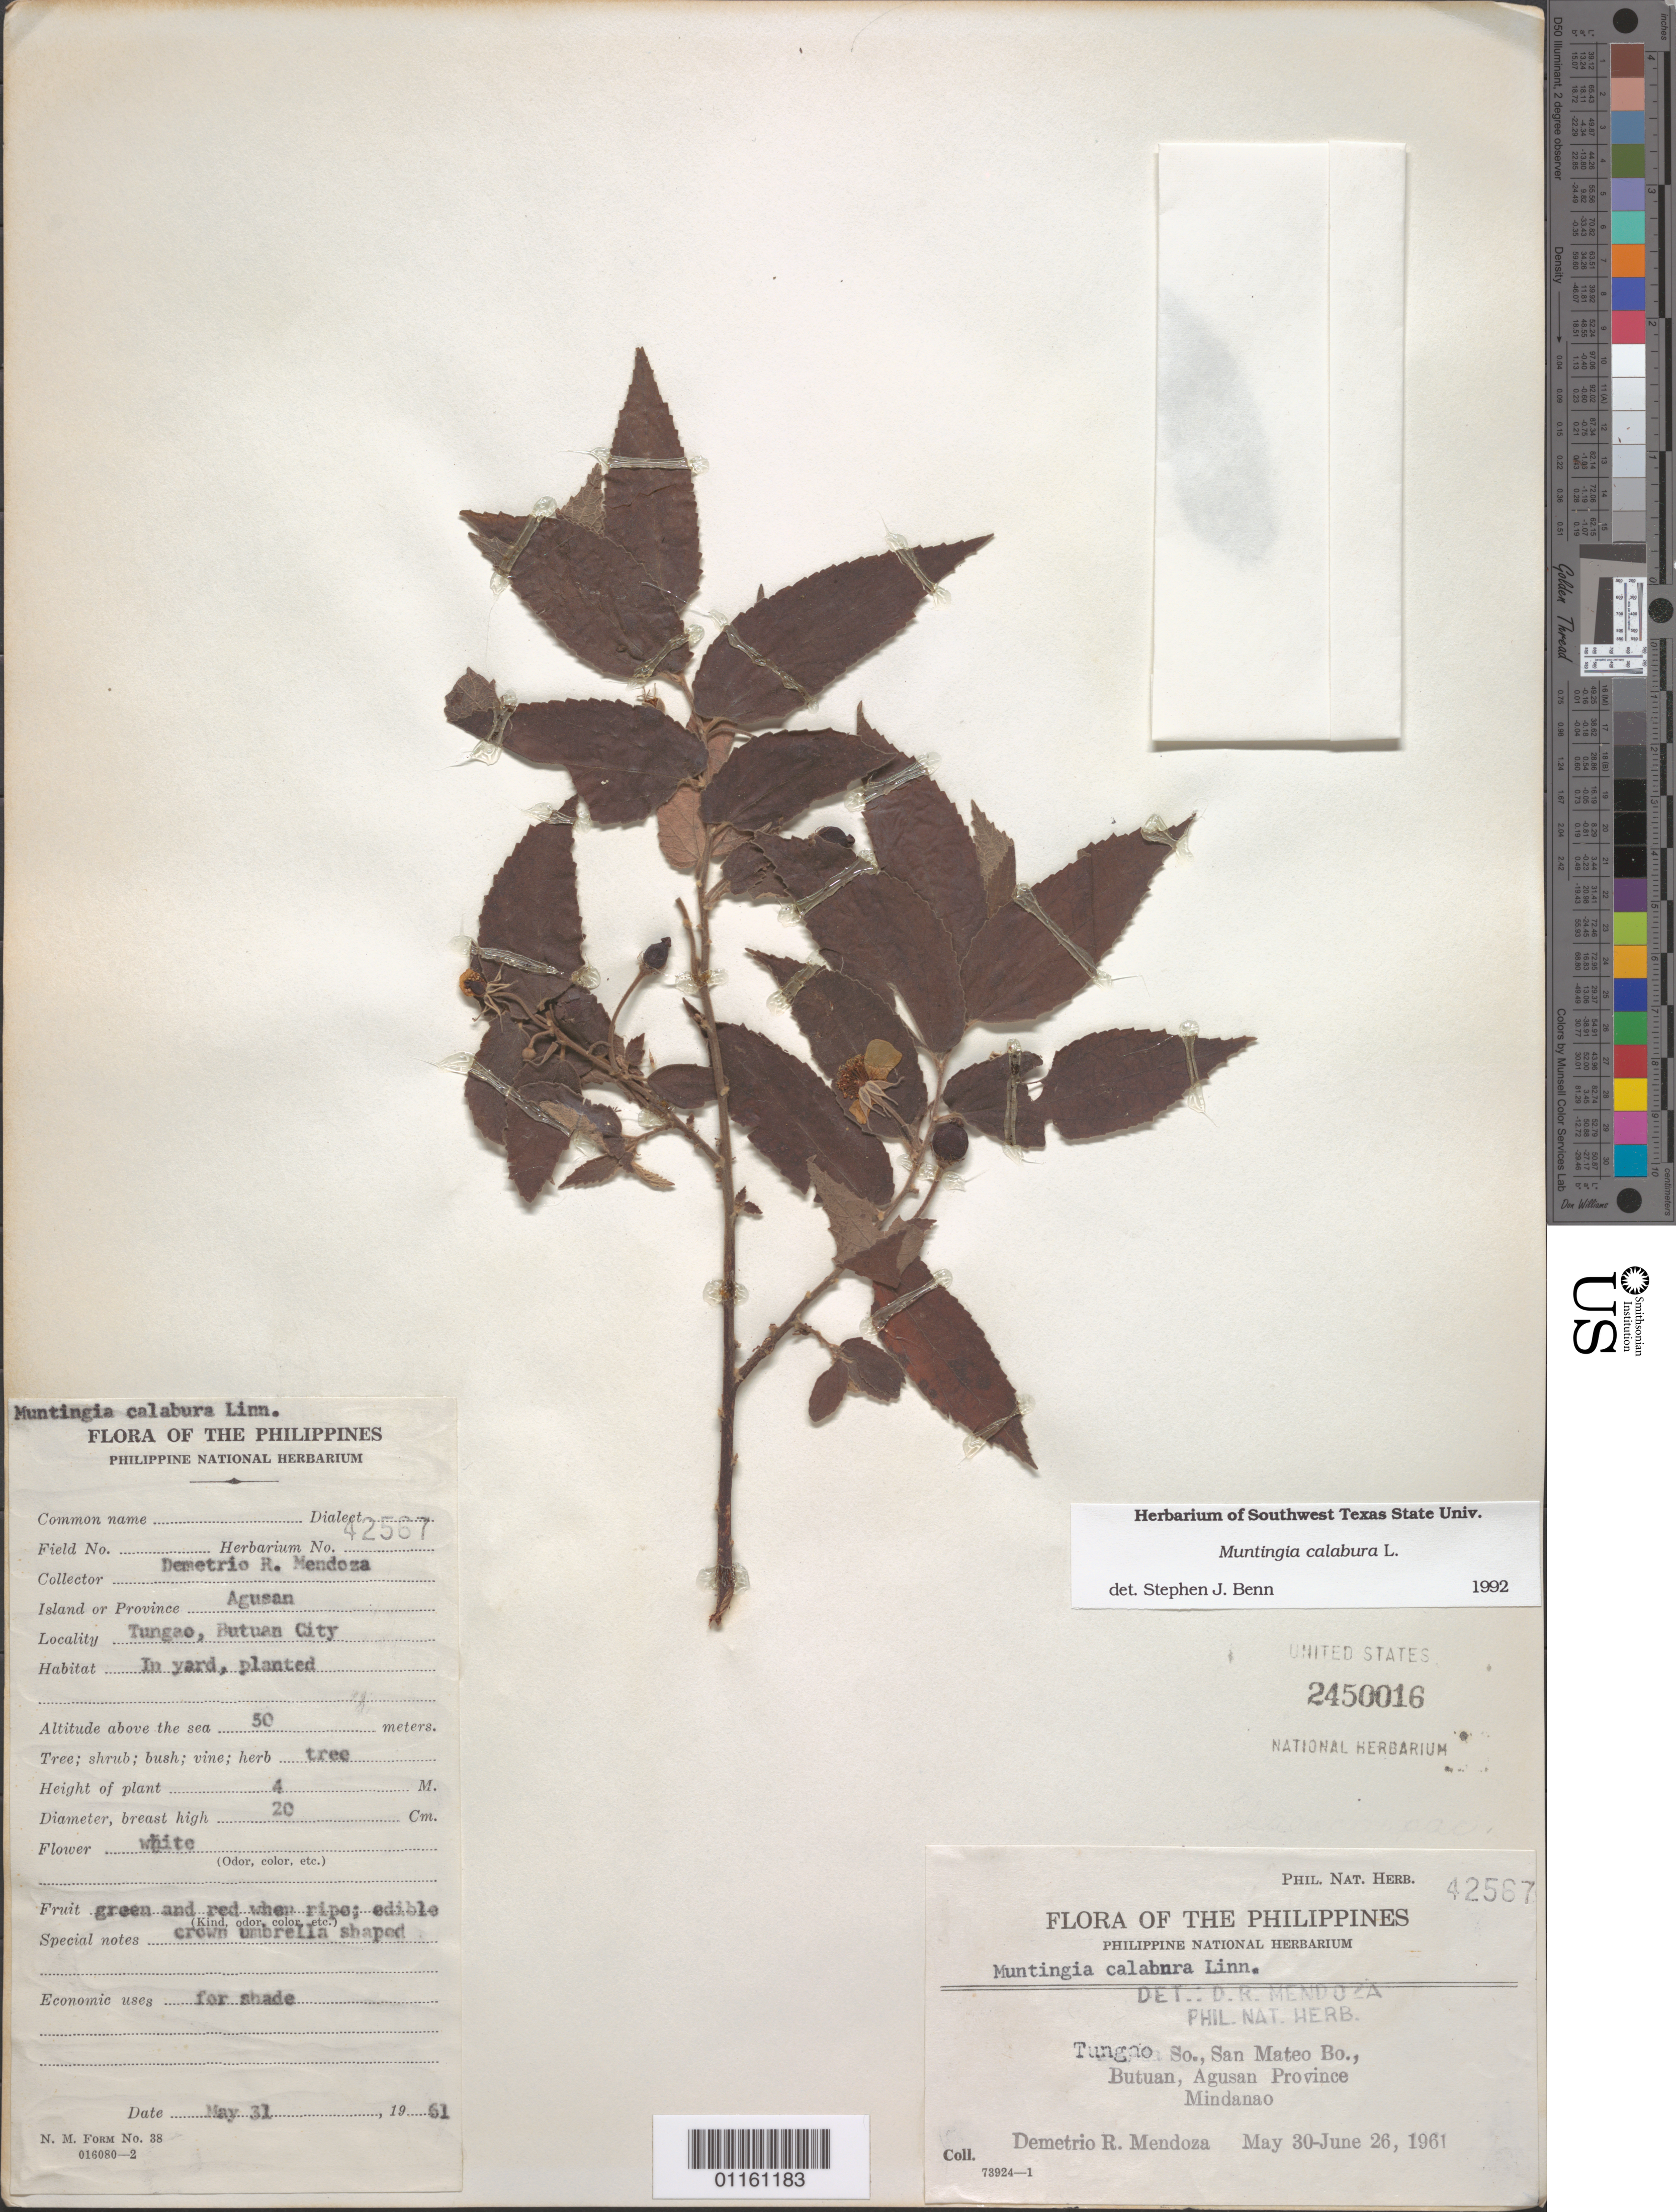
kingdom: Plantae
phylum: Tracheophyta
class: Magnoliopsida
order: Malvales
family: Muntingiaceae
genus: Muntingia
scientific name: Muntingia calabura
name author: L.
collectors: D. Mendoza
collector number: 42567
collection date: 1961-05-30/1961-06-26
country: Philippines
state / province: Caraga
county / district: Agusan del Norte / Agusan del Sur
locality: Tungao So., Mateo Bo., Butuan, Mindanao.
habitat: In yard, planted for shade.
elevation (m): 50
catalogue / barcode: US 2450016